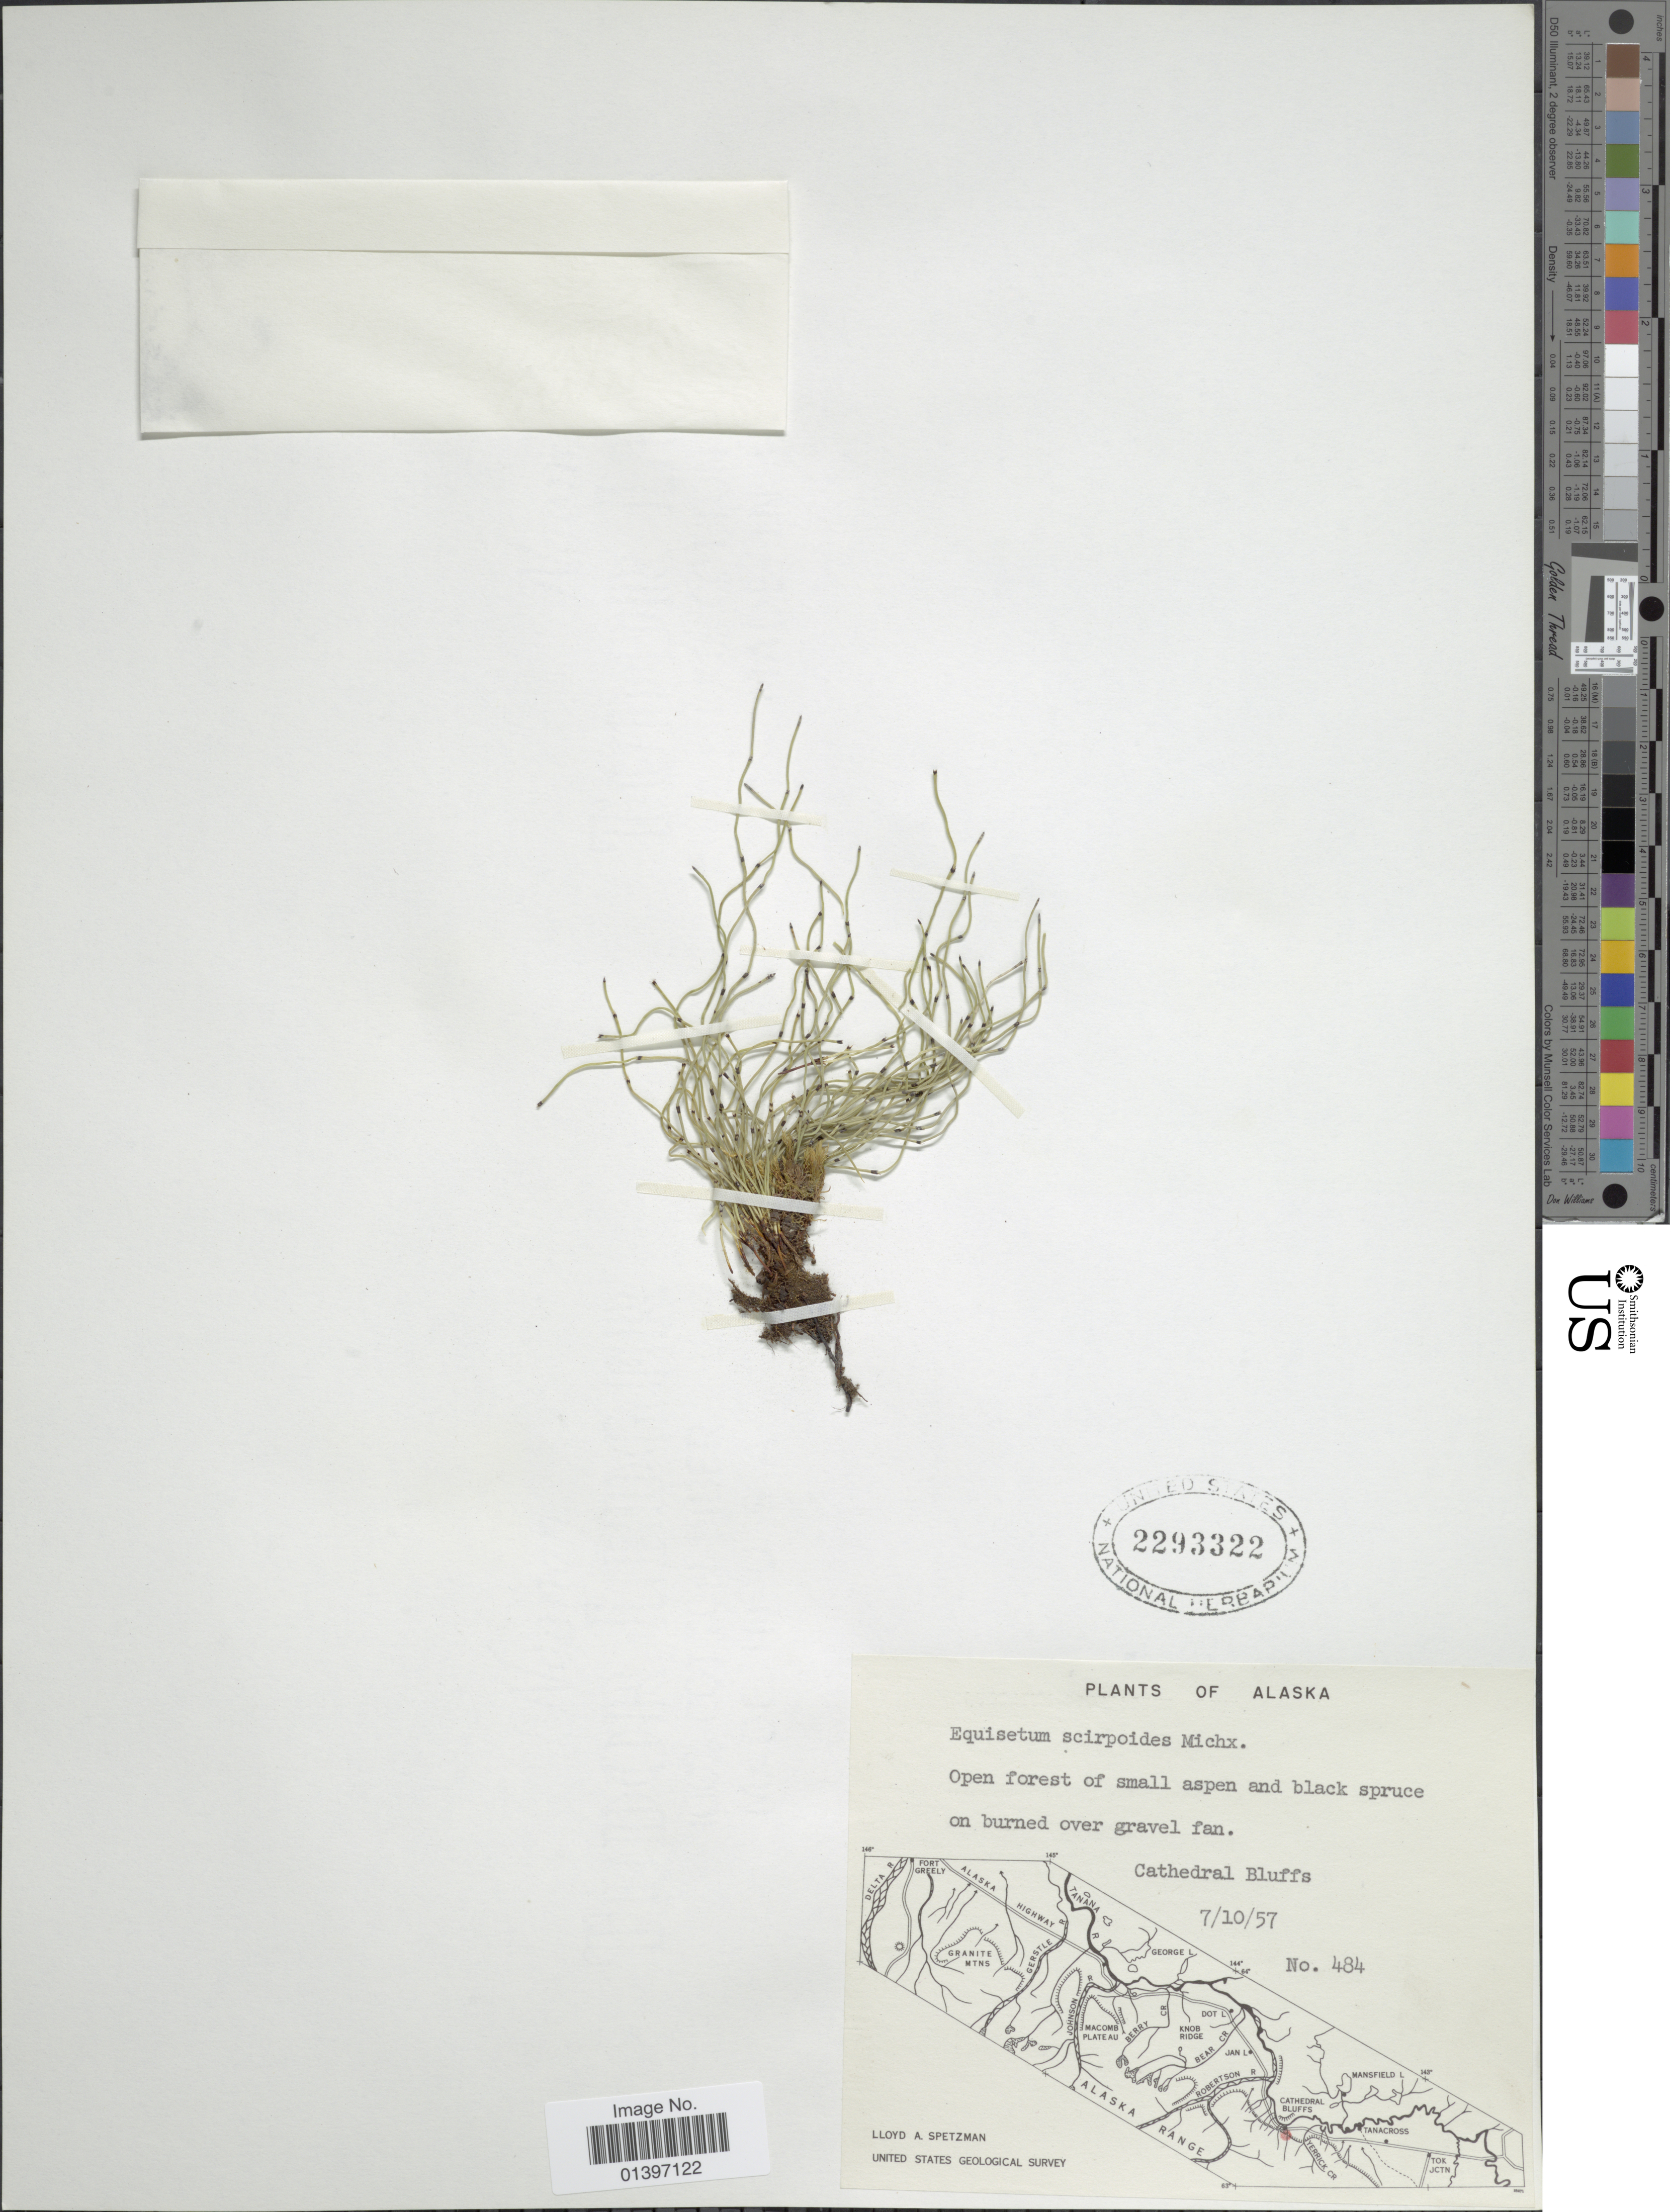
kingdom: Plantae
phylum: Tracheophyta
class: Polypodiopsida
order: Equisetales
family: Equisetaceae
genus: Equisetum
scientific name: Equisetum scirpoides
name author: Michx.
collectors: L. Spetzman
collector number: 484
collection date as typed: Transcribed d/m/y: 10/7/57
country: United States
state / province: Alaska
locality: Open forest of small aspen and black spruce on burned over gravel fan, Cathedral Bluffs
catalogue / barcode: US 2293322